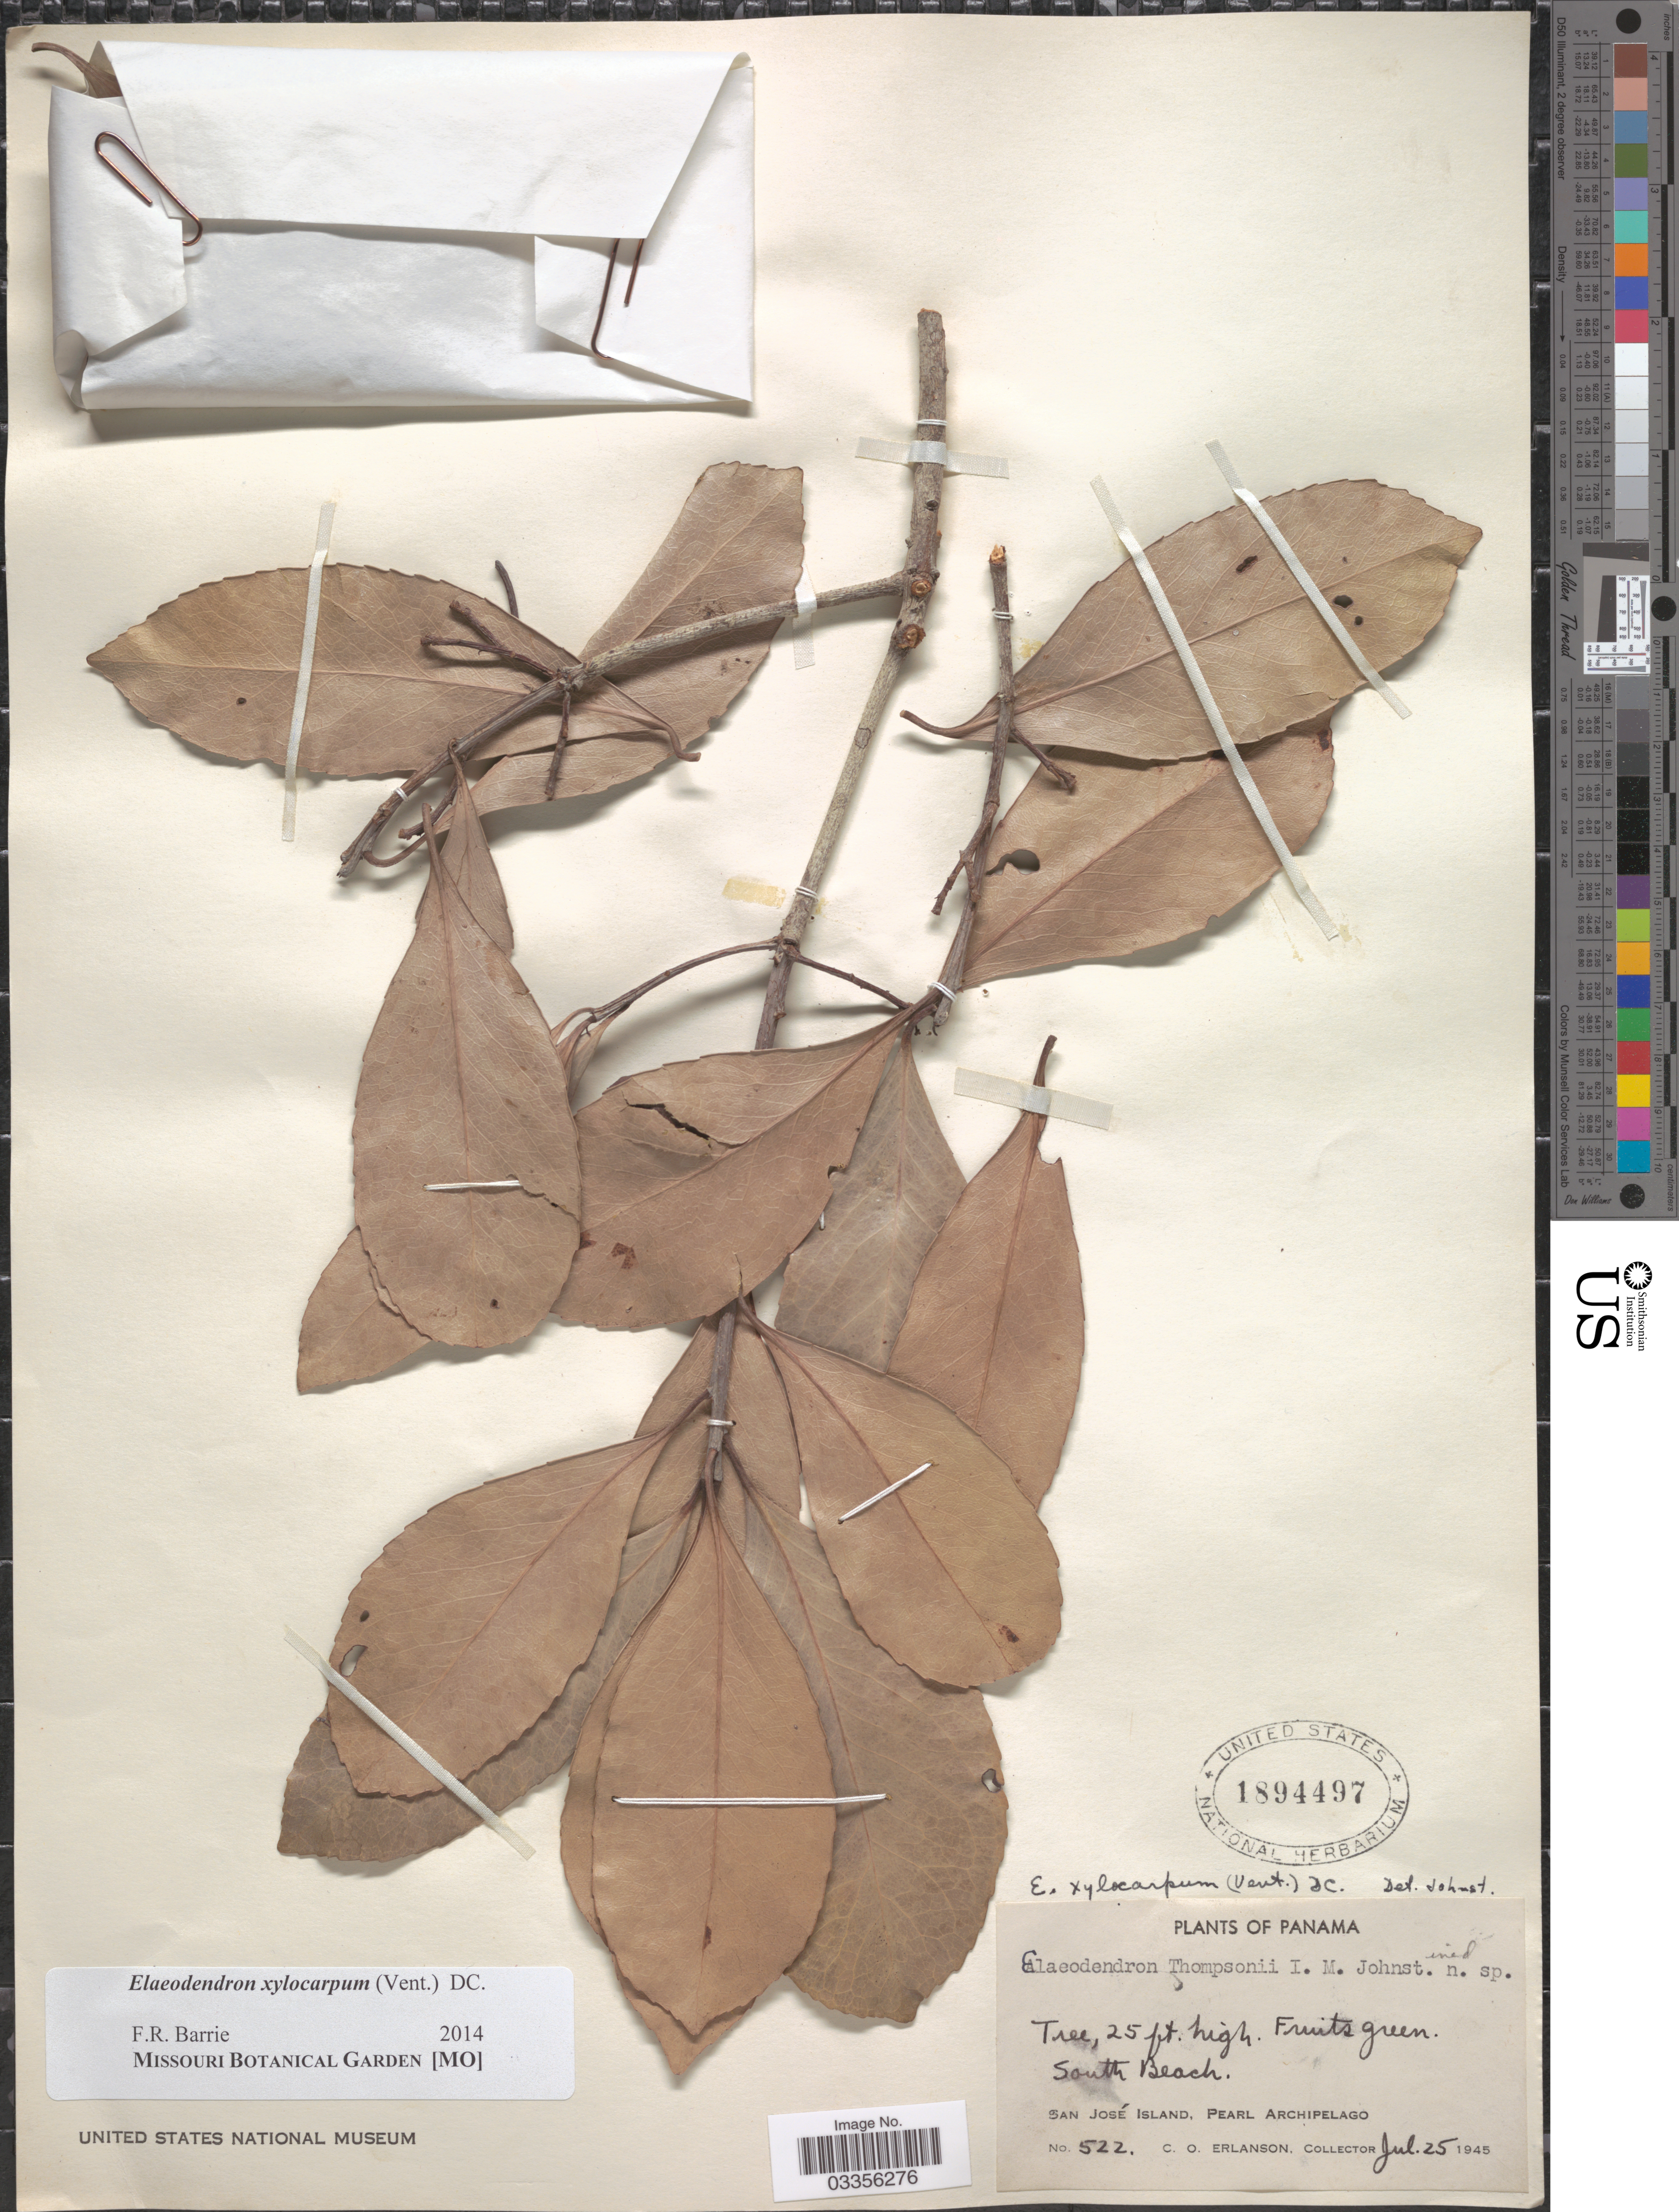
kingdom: Plantae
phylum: Tracheophyta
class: Magnoliopsida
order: Celastrales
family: Celastraceae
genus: Elaeodendron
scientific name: Elaeodendron xylocarpum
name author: (Vent.) DC.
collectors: C. O. Erlanson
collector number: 522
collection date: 1945-07-25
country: Panama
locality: South Beach. San José Island, Pearl Archipelago.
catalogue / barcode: US 1894497